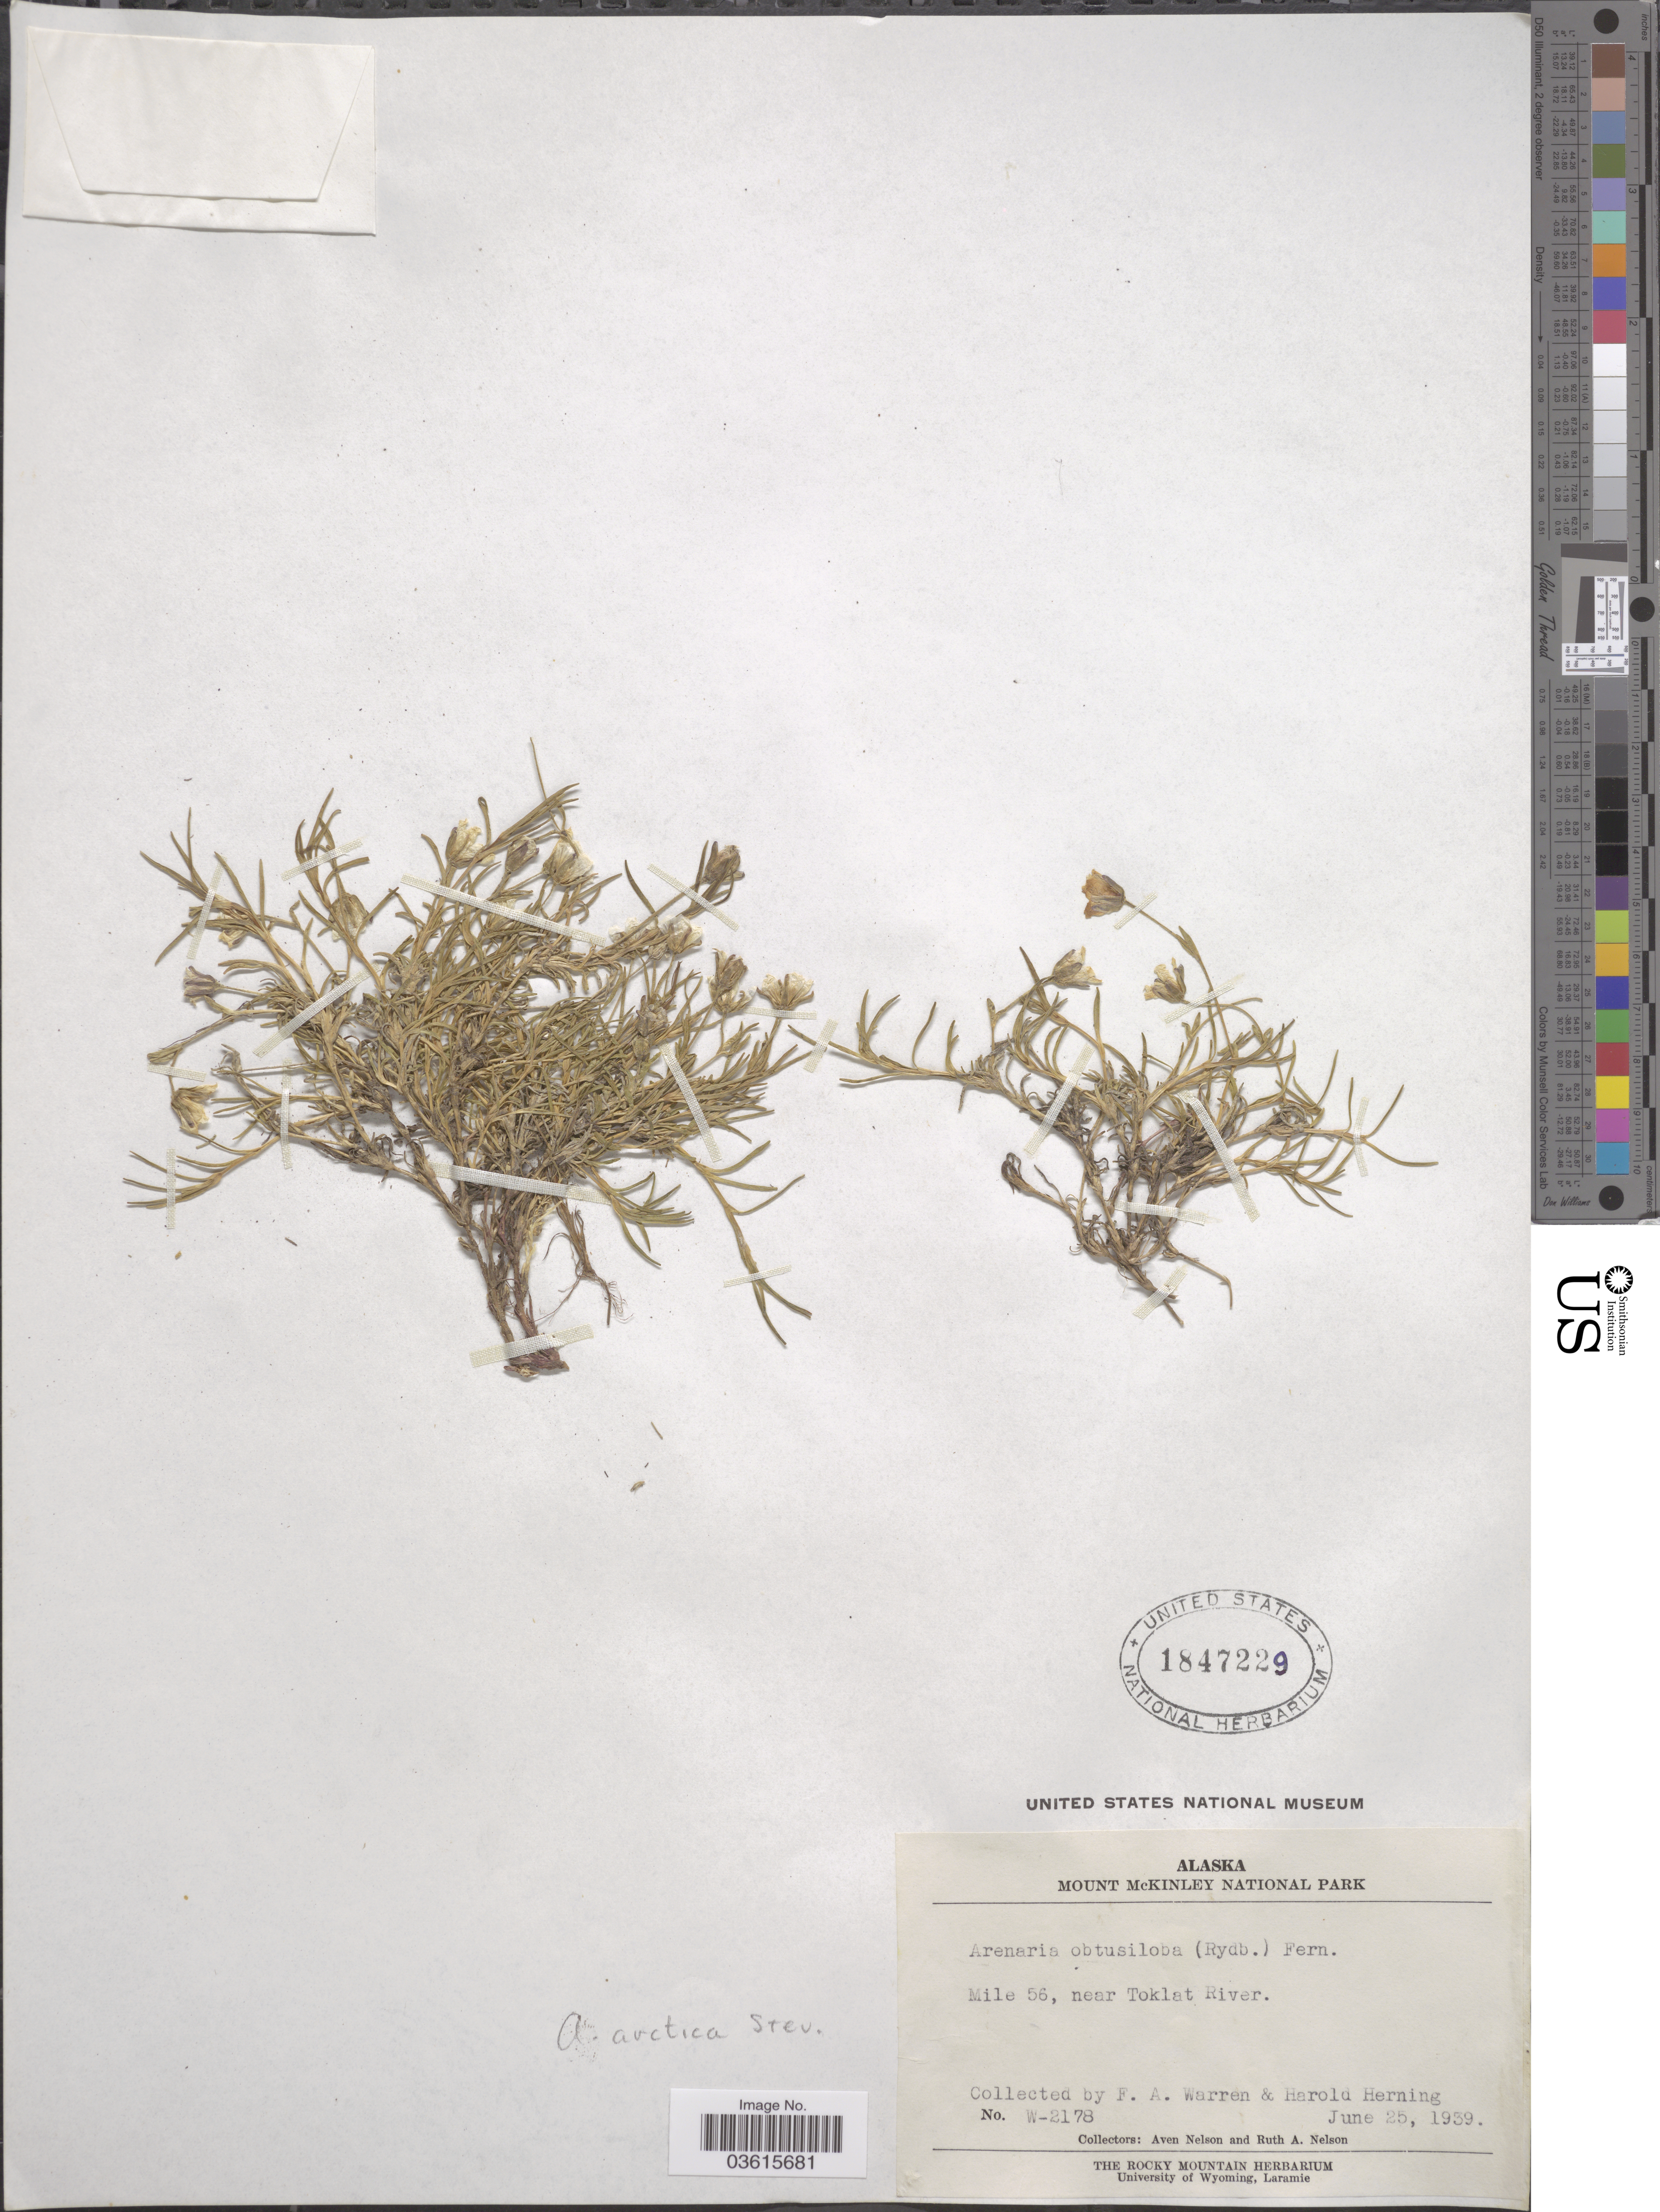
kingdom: Plantae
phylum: Tracheophyta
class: Magnoliopsida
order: Caryophyllales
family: Caryophyllaceae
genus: Cherleria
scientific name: Cherleria arctica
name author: (Steven ex Ser.) A.J. Moore & Dillenb.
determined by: Strong, M. T., (US), Smithsonian Institution - National Museum of Natural History (UNITED STATES)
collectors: A. Nelson & R. A. Nelson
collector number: W-2178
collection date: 1939-06-25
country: United States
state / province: Alaska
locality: Mount McKinley National Park. Mile 56, near Toklat River.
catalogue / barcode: US 1847229